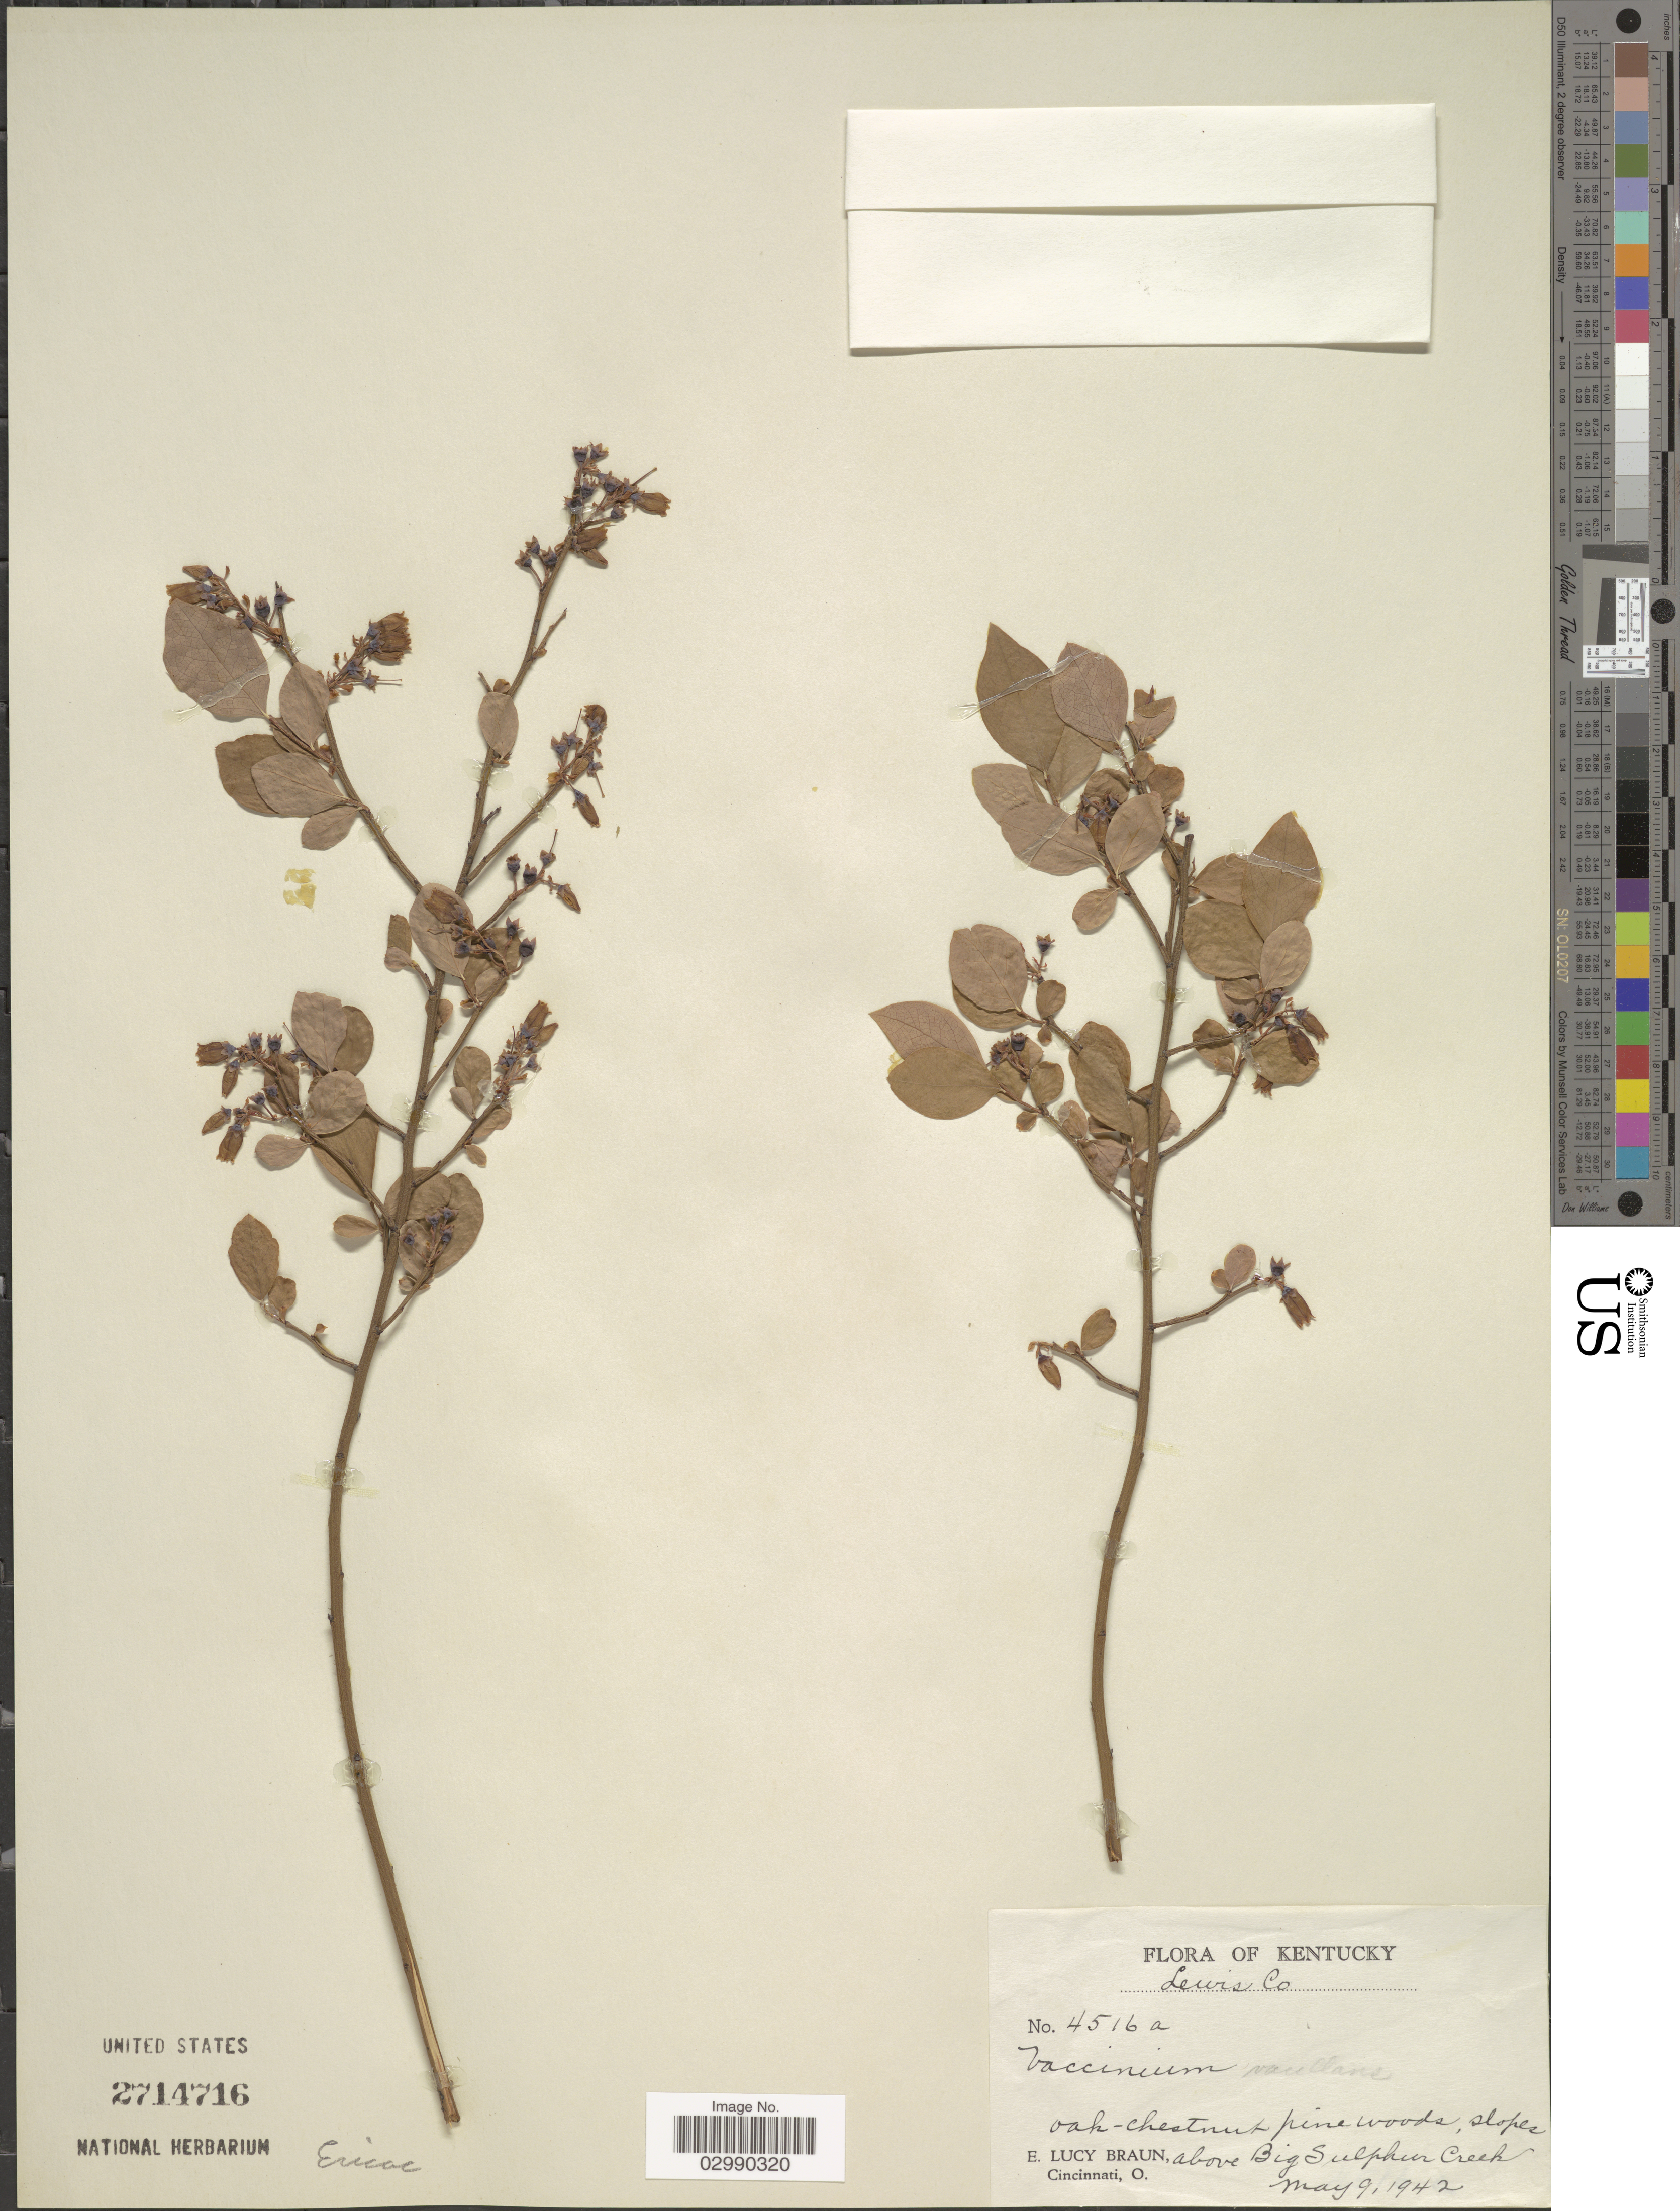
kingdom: Plantae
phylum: Tracheophyta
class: Magnoliopsida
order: Ericales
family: Ericaceae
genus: Vaccinium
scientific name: Vaccinium vacillans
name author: Kalm ex Torr.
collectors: E. L. Braun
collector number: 4516a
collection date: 1942-05-09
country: United States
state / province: Kentucky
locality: Lewis Co., slopes above Big Sulphur Creek.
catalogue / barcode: US 2714716